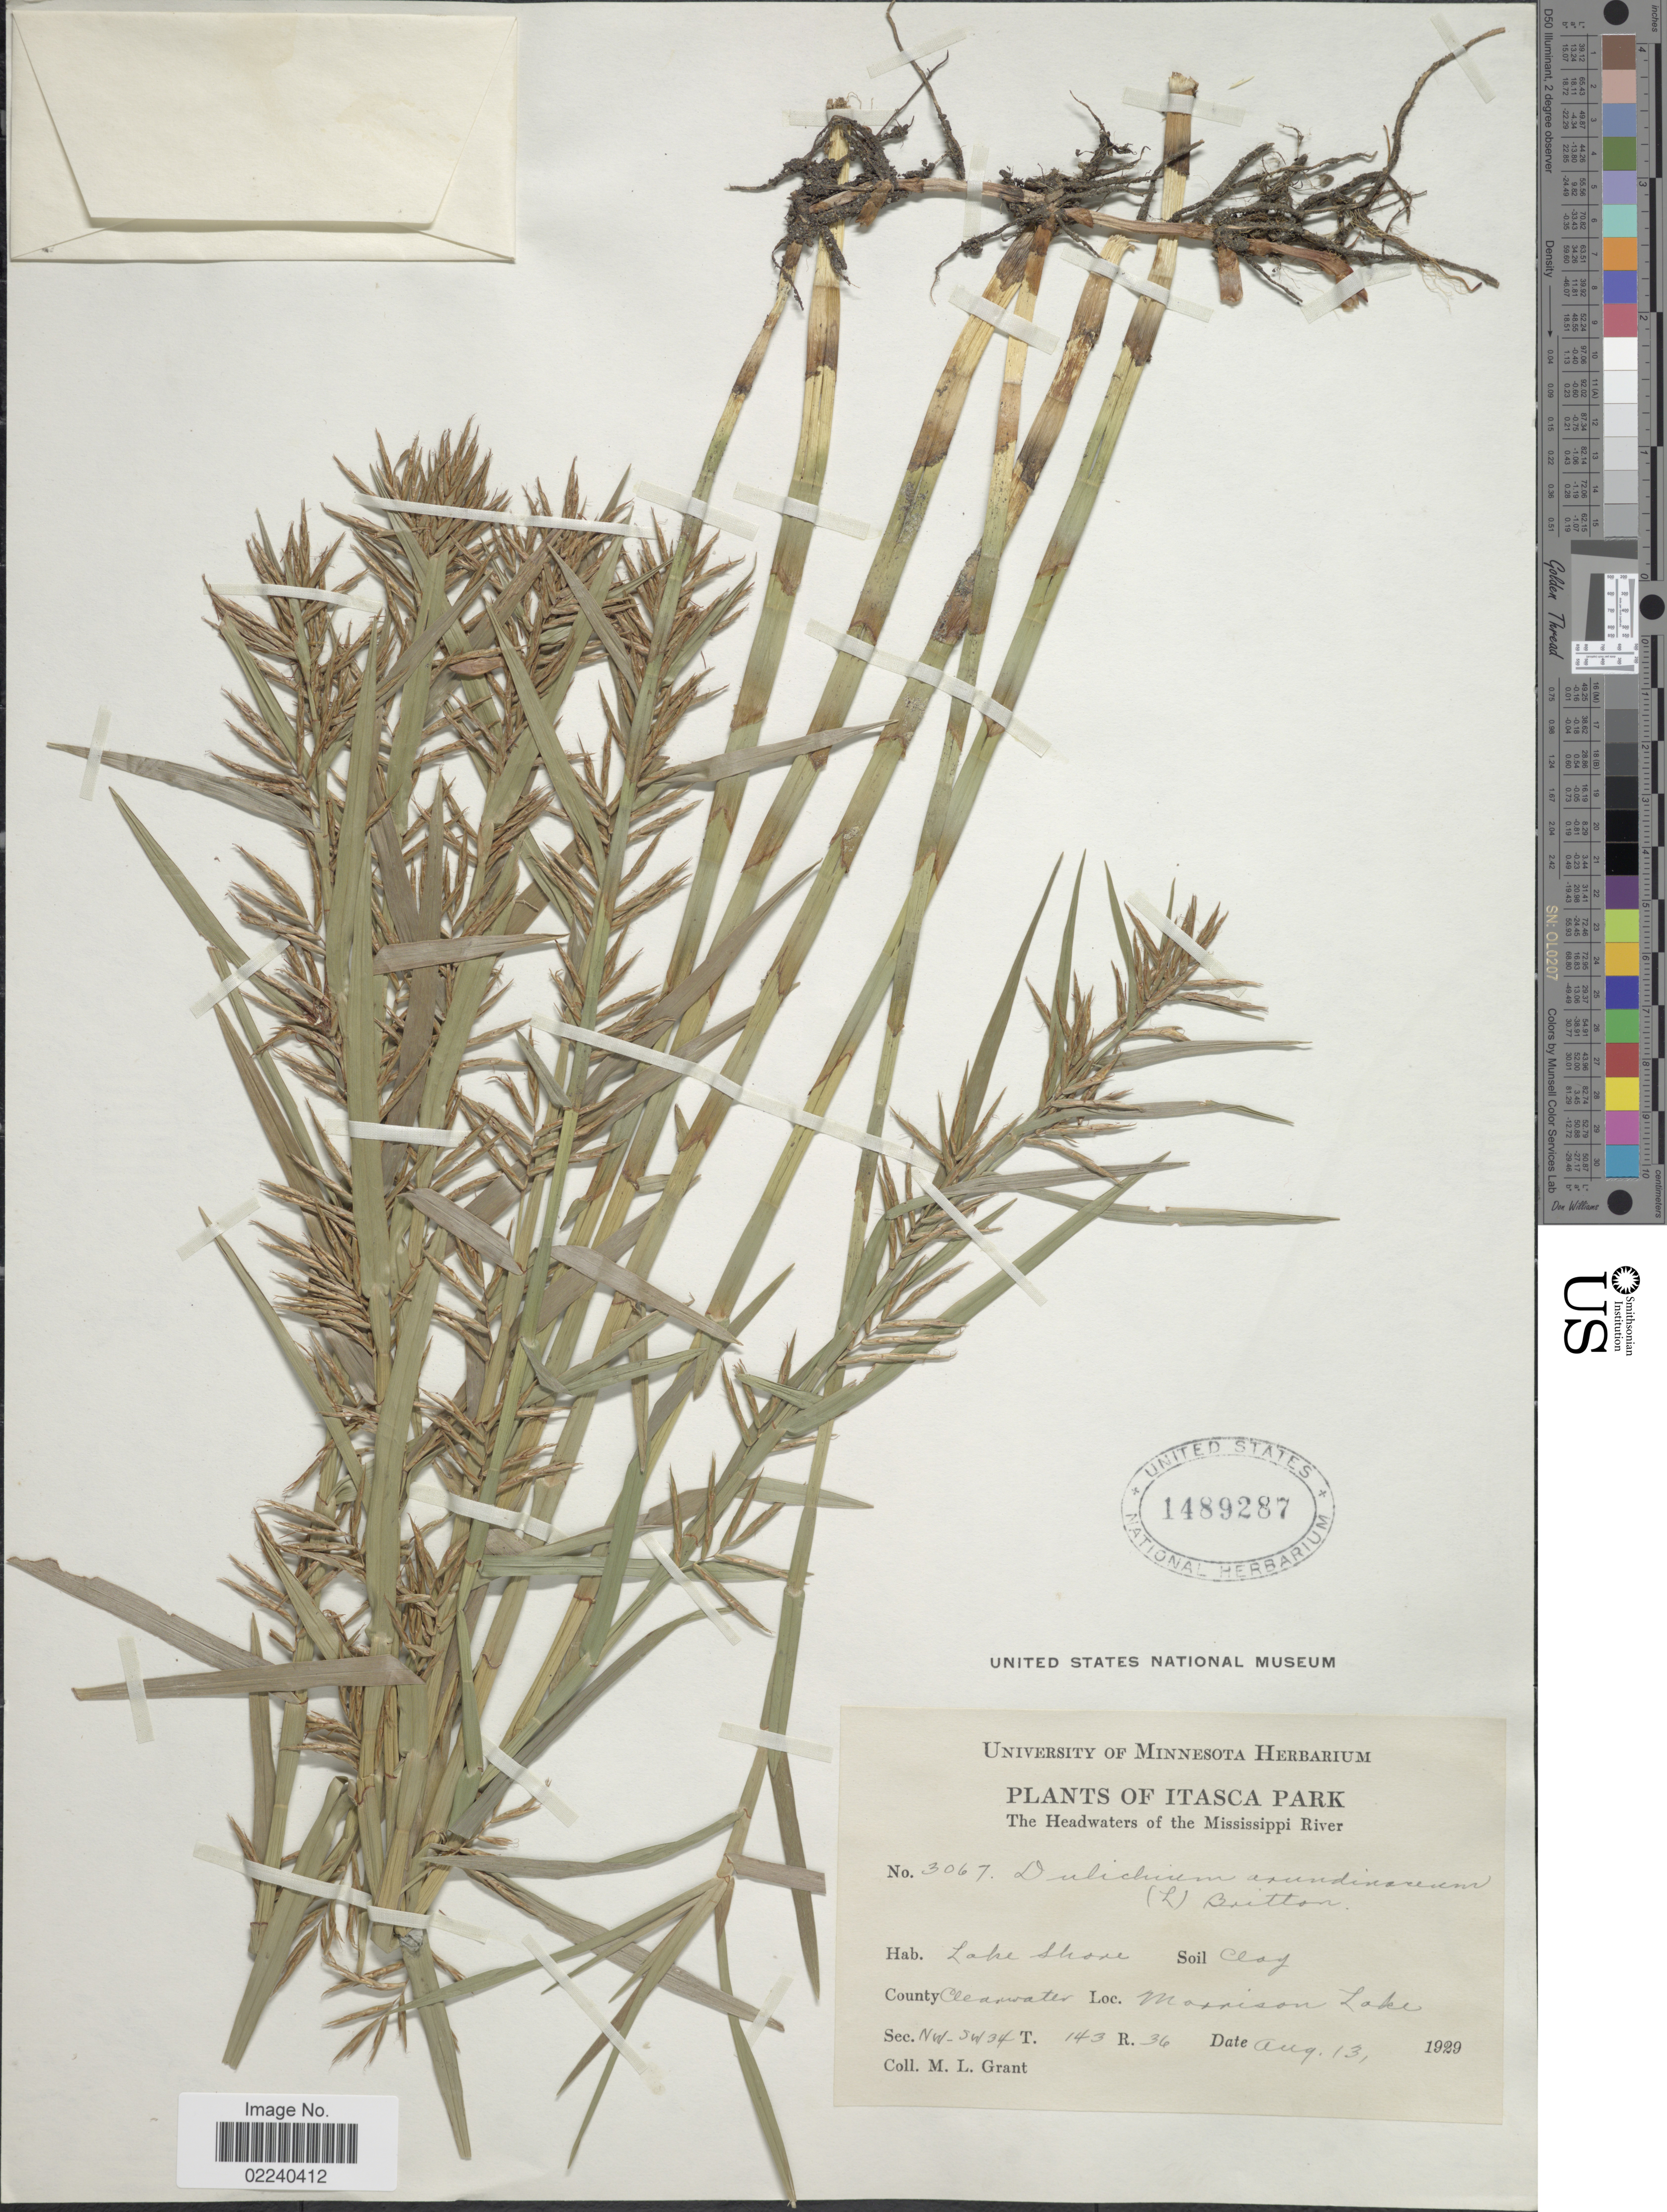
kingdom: Plantae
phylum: Tracheophyta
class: Liliopsida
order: Poales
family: Cyperaceae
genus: Dulichium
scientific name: Dulichium arundinaceum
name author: (L.) Britton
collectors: M. L. Grant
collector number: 3067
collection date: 1929-08-13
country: United States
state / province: Minnesota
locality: Itasca Park, The headwaters of the Mississippi River, Lake shore, County Clearwater, Morrison Lake, NW SW 34 T143 R36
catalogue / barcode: US 1489287